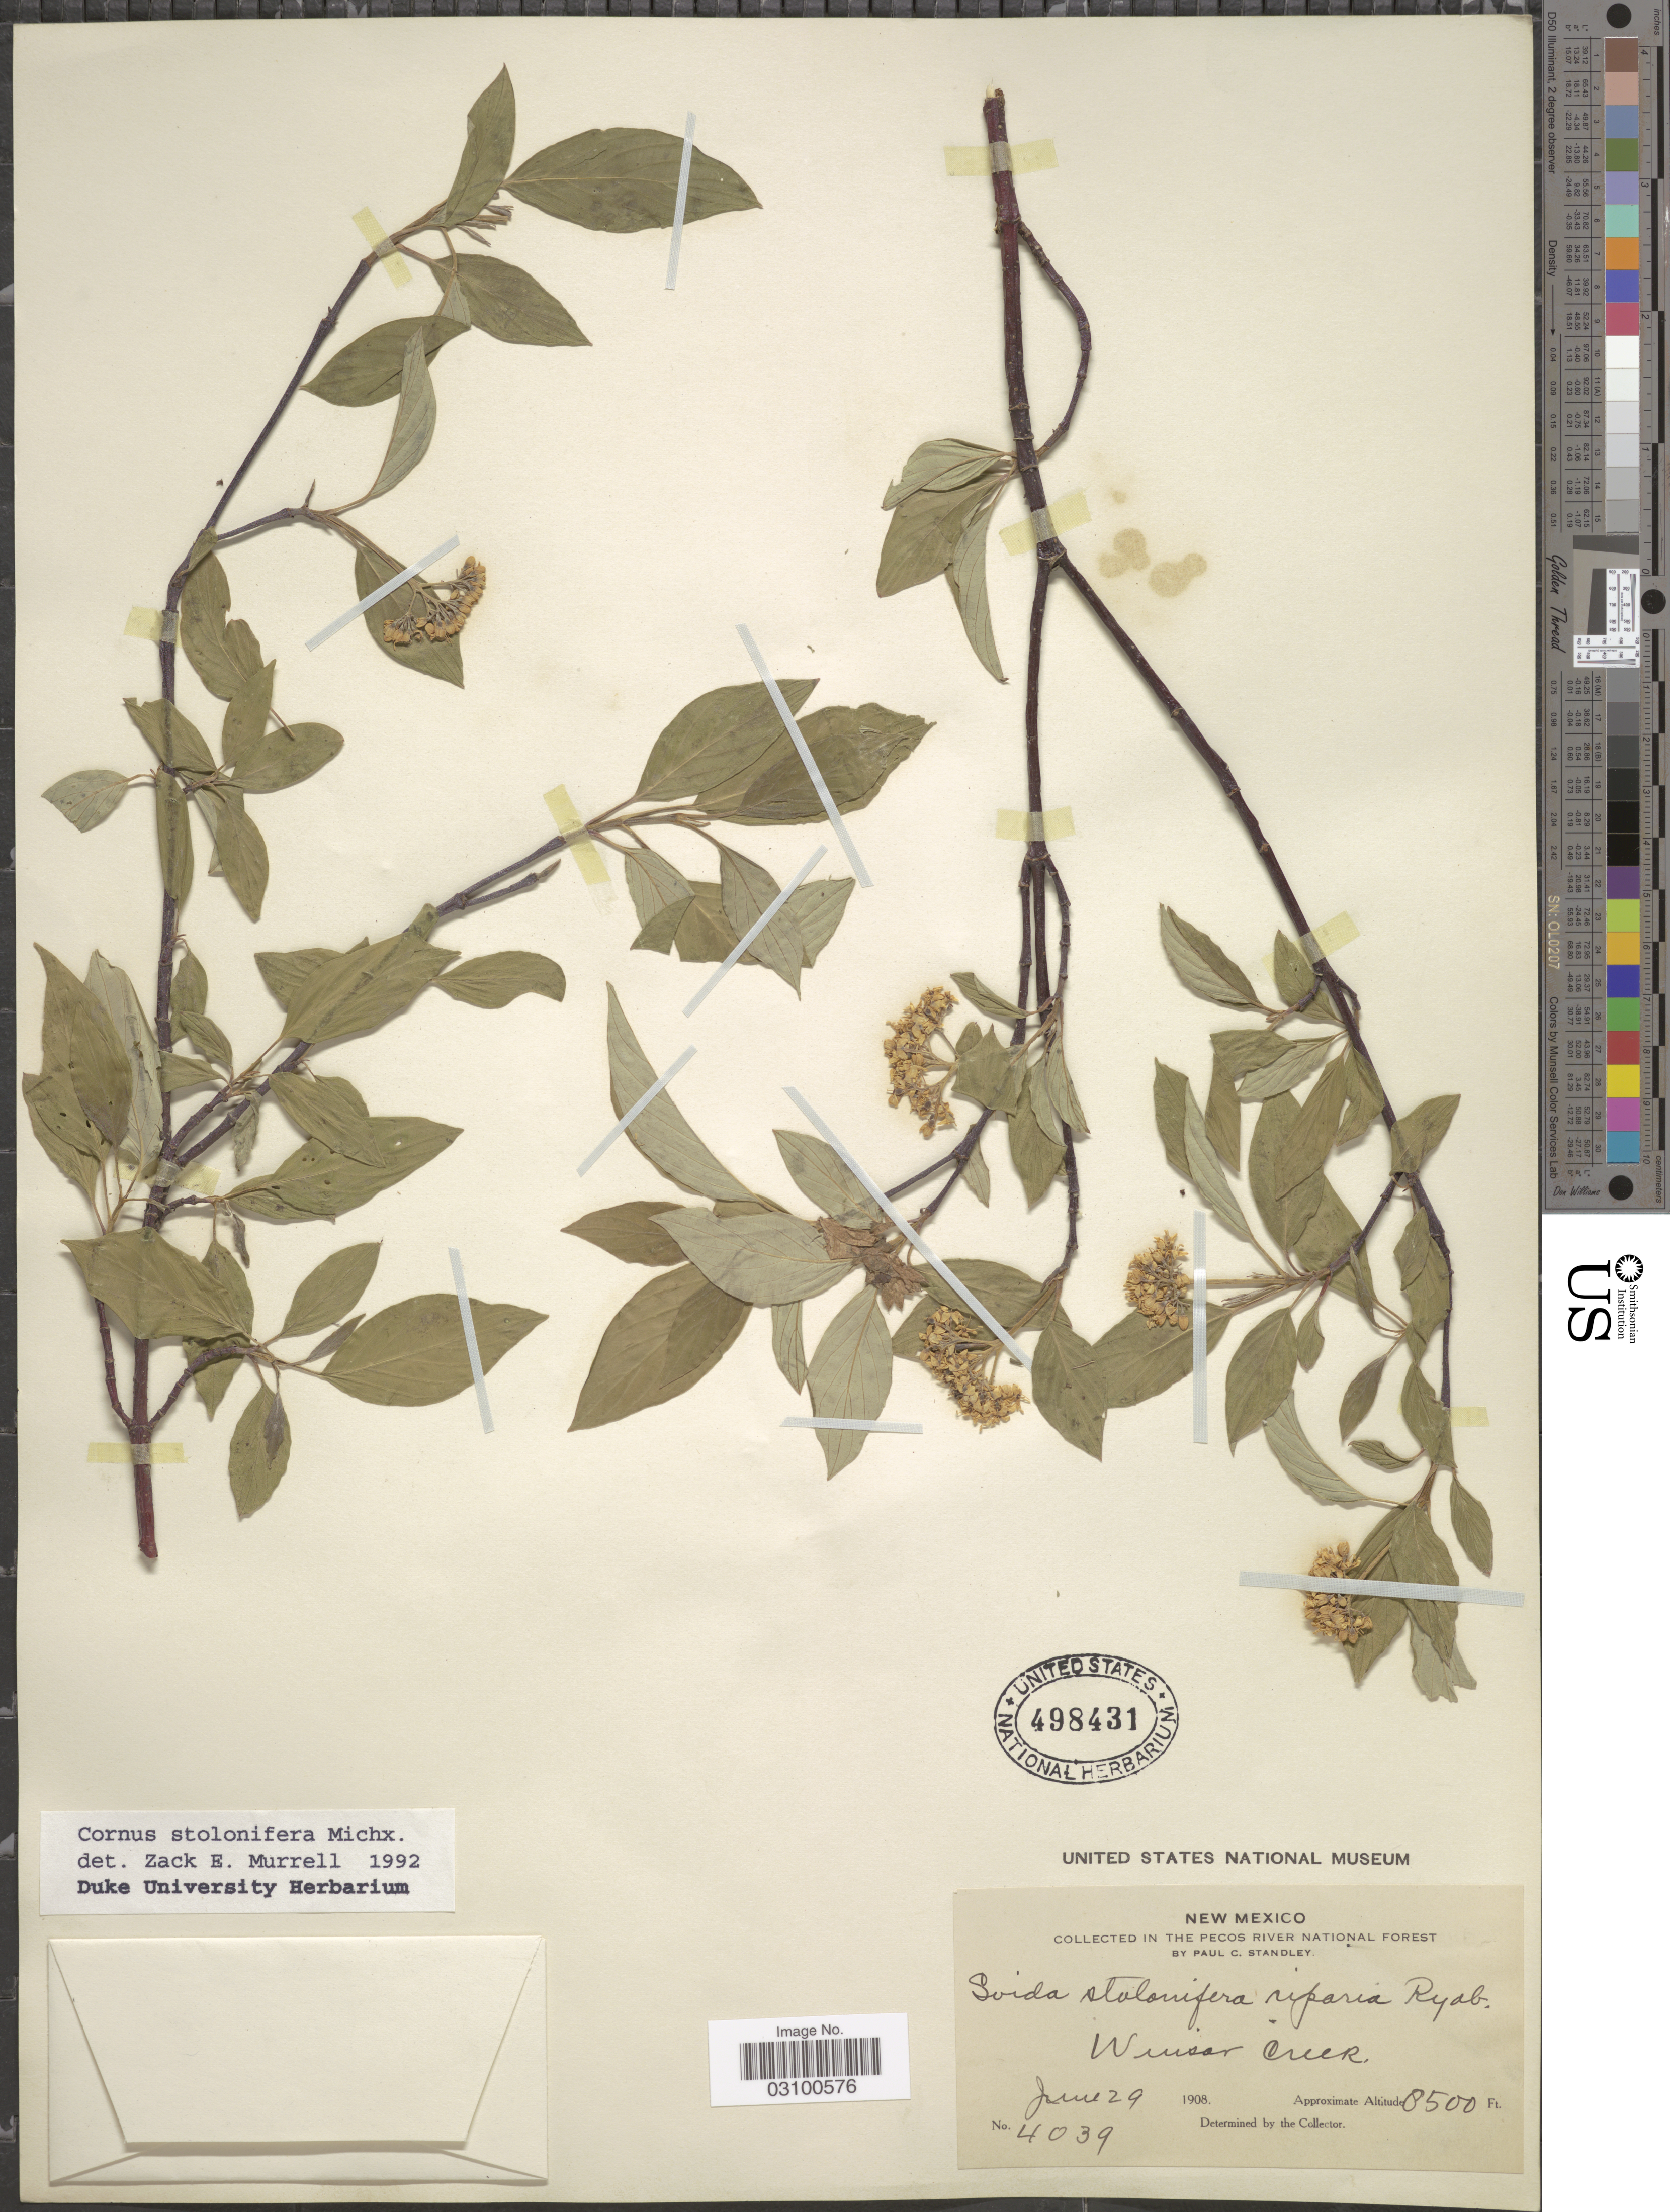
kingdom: Plantae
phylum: Tracheophyta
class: Magnoliopsida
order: Cornales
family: Cornaceae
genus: Cornus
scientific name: Cornus sericea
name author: L.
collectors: P. C. Standley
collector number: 4039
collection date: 1908-06-29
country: United States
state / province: New Mexico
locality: In the Pecos River National Forest. Winsor Creek.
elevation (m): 2591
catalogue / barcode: US 498431